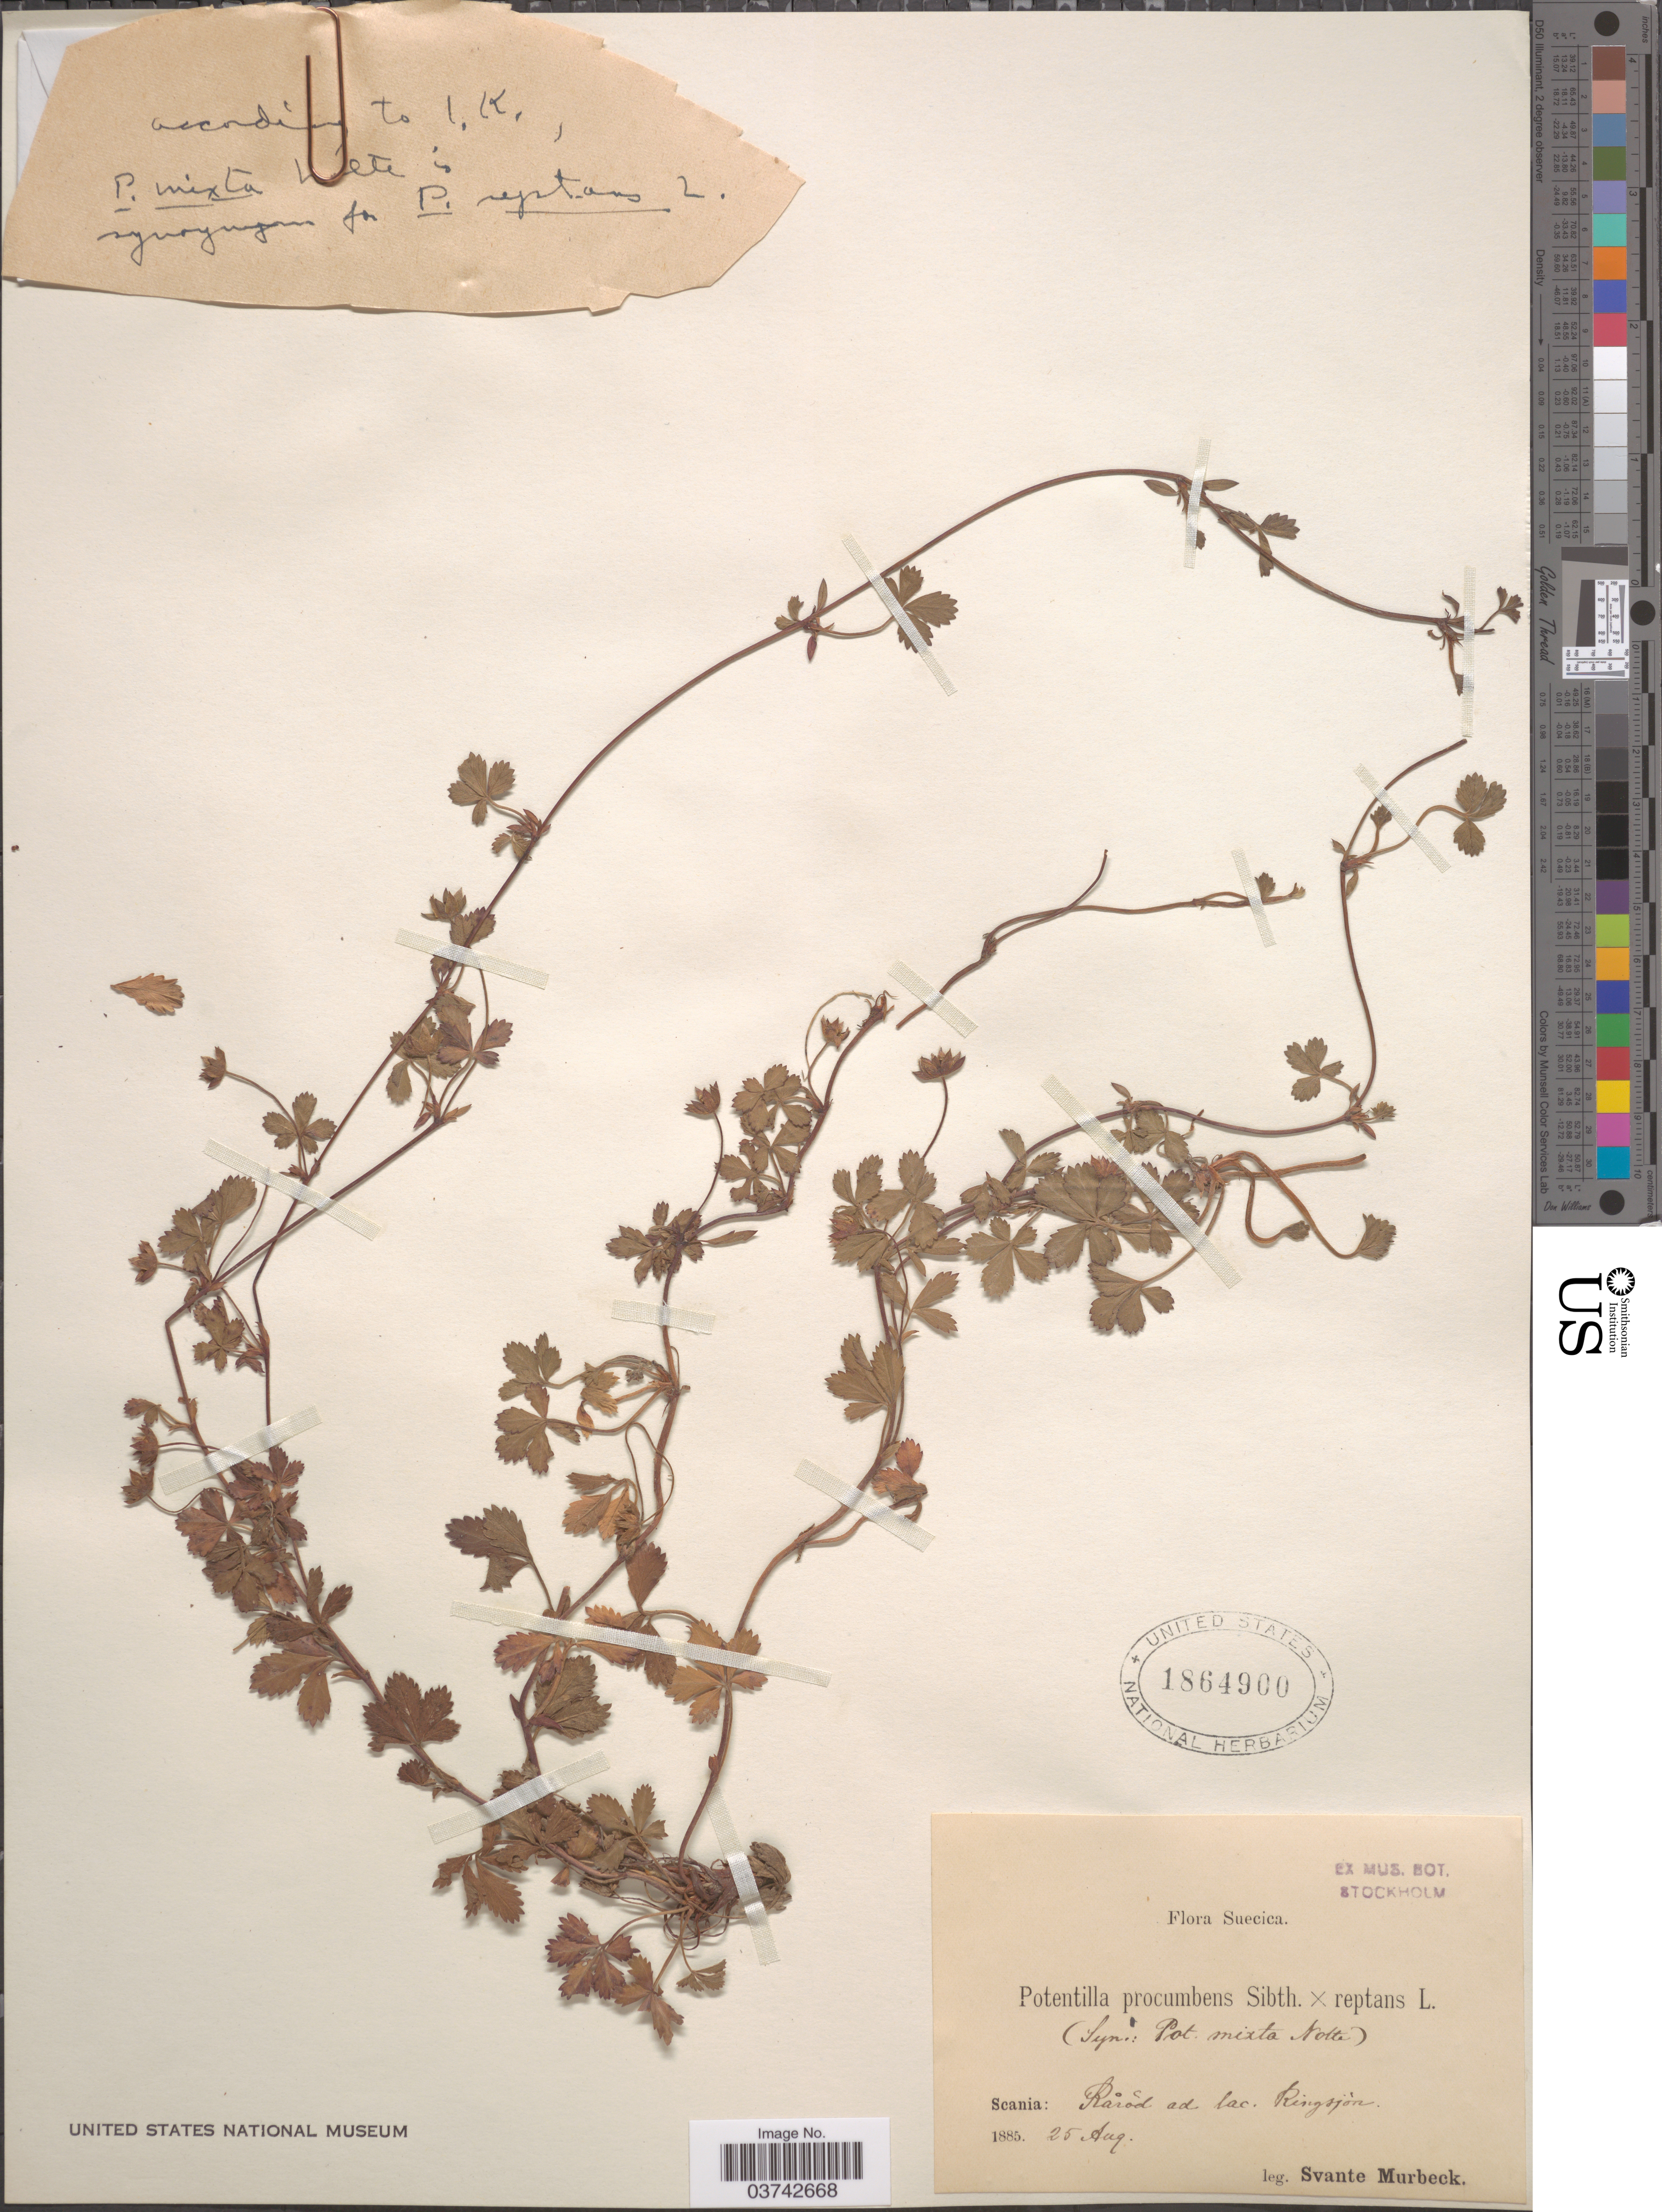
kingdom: Plantae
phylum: Tracheophyta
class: Magnoliopsida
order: Rosales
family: Rosaceae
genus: Potentilla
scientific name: Potentilla procumbens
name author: Sibth.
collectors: S. S. Murbeck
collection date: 1885-08-25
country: Sweden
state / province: Skåne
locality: Suecica. Scania: Rårod ad lac. Ringsjón.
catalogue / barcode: US 1864900